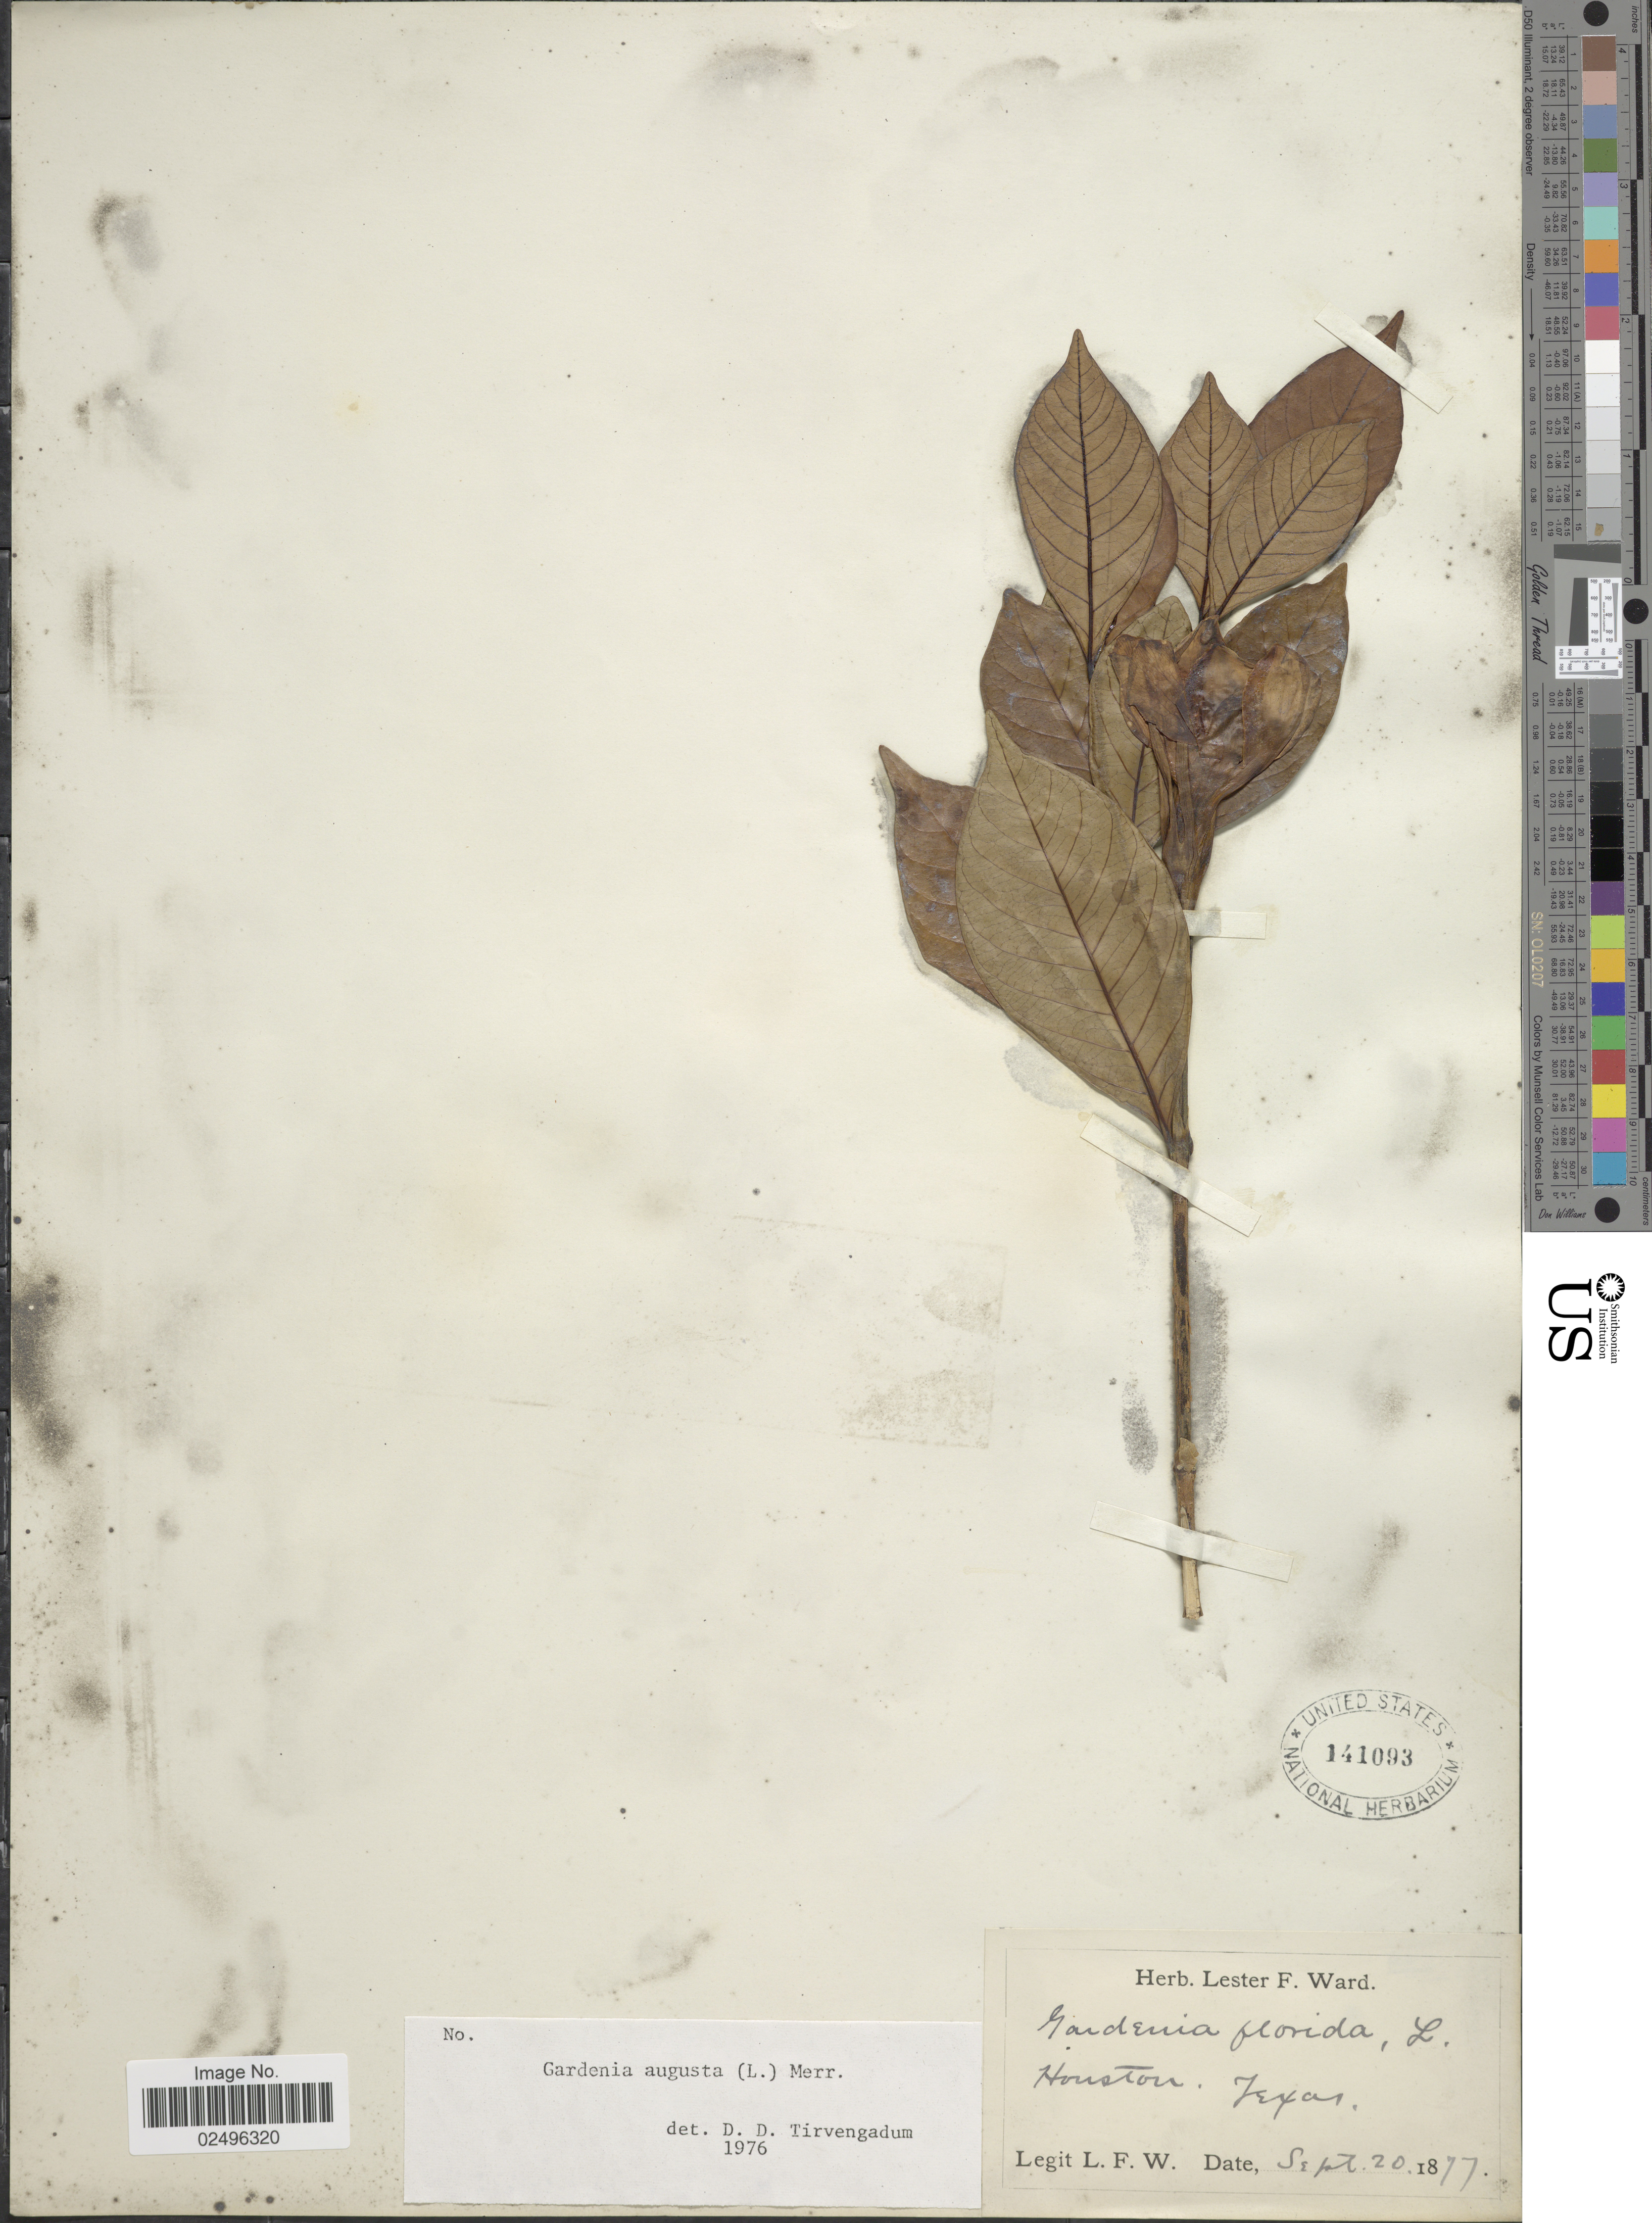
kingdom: Plantae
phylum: Tracheophyta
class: Magnoliopsida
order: Gentianales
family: Rubiaceae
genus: Gardenia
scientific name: Gardenia augusta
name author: (L.) Merr.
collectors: L. F. Ward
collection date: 1877-09-20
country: United States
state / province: Texas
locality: Houston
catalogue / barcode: US 141093